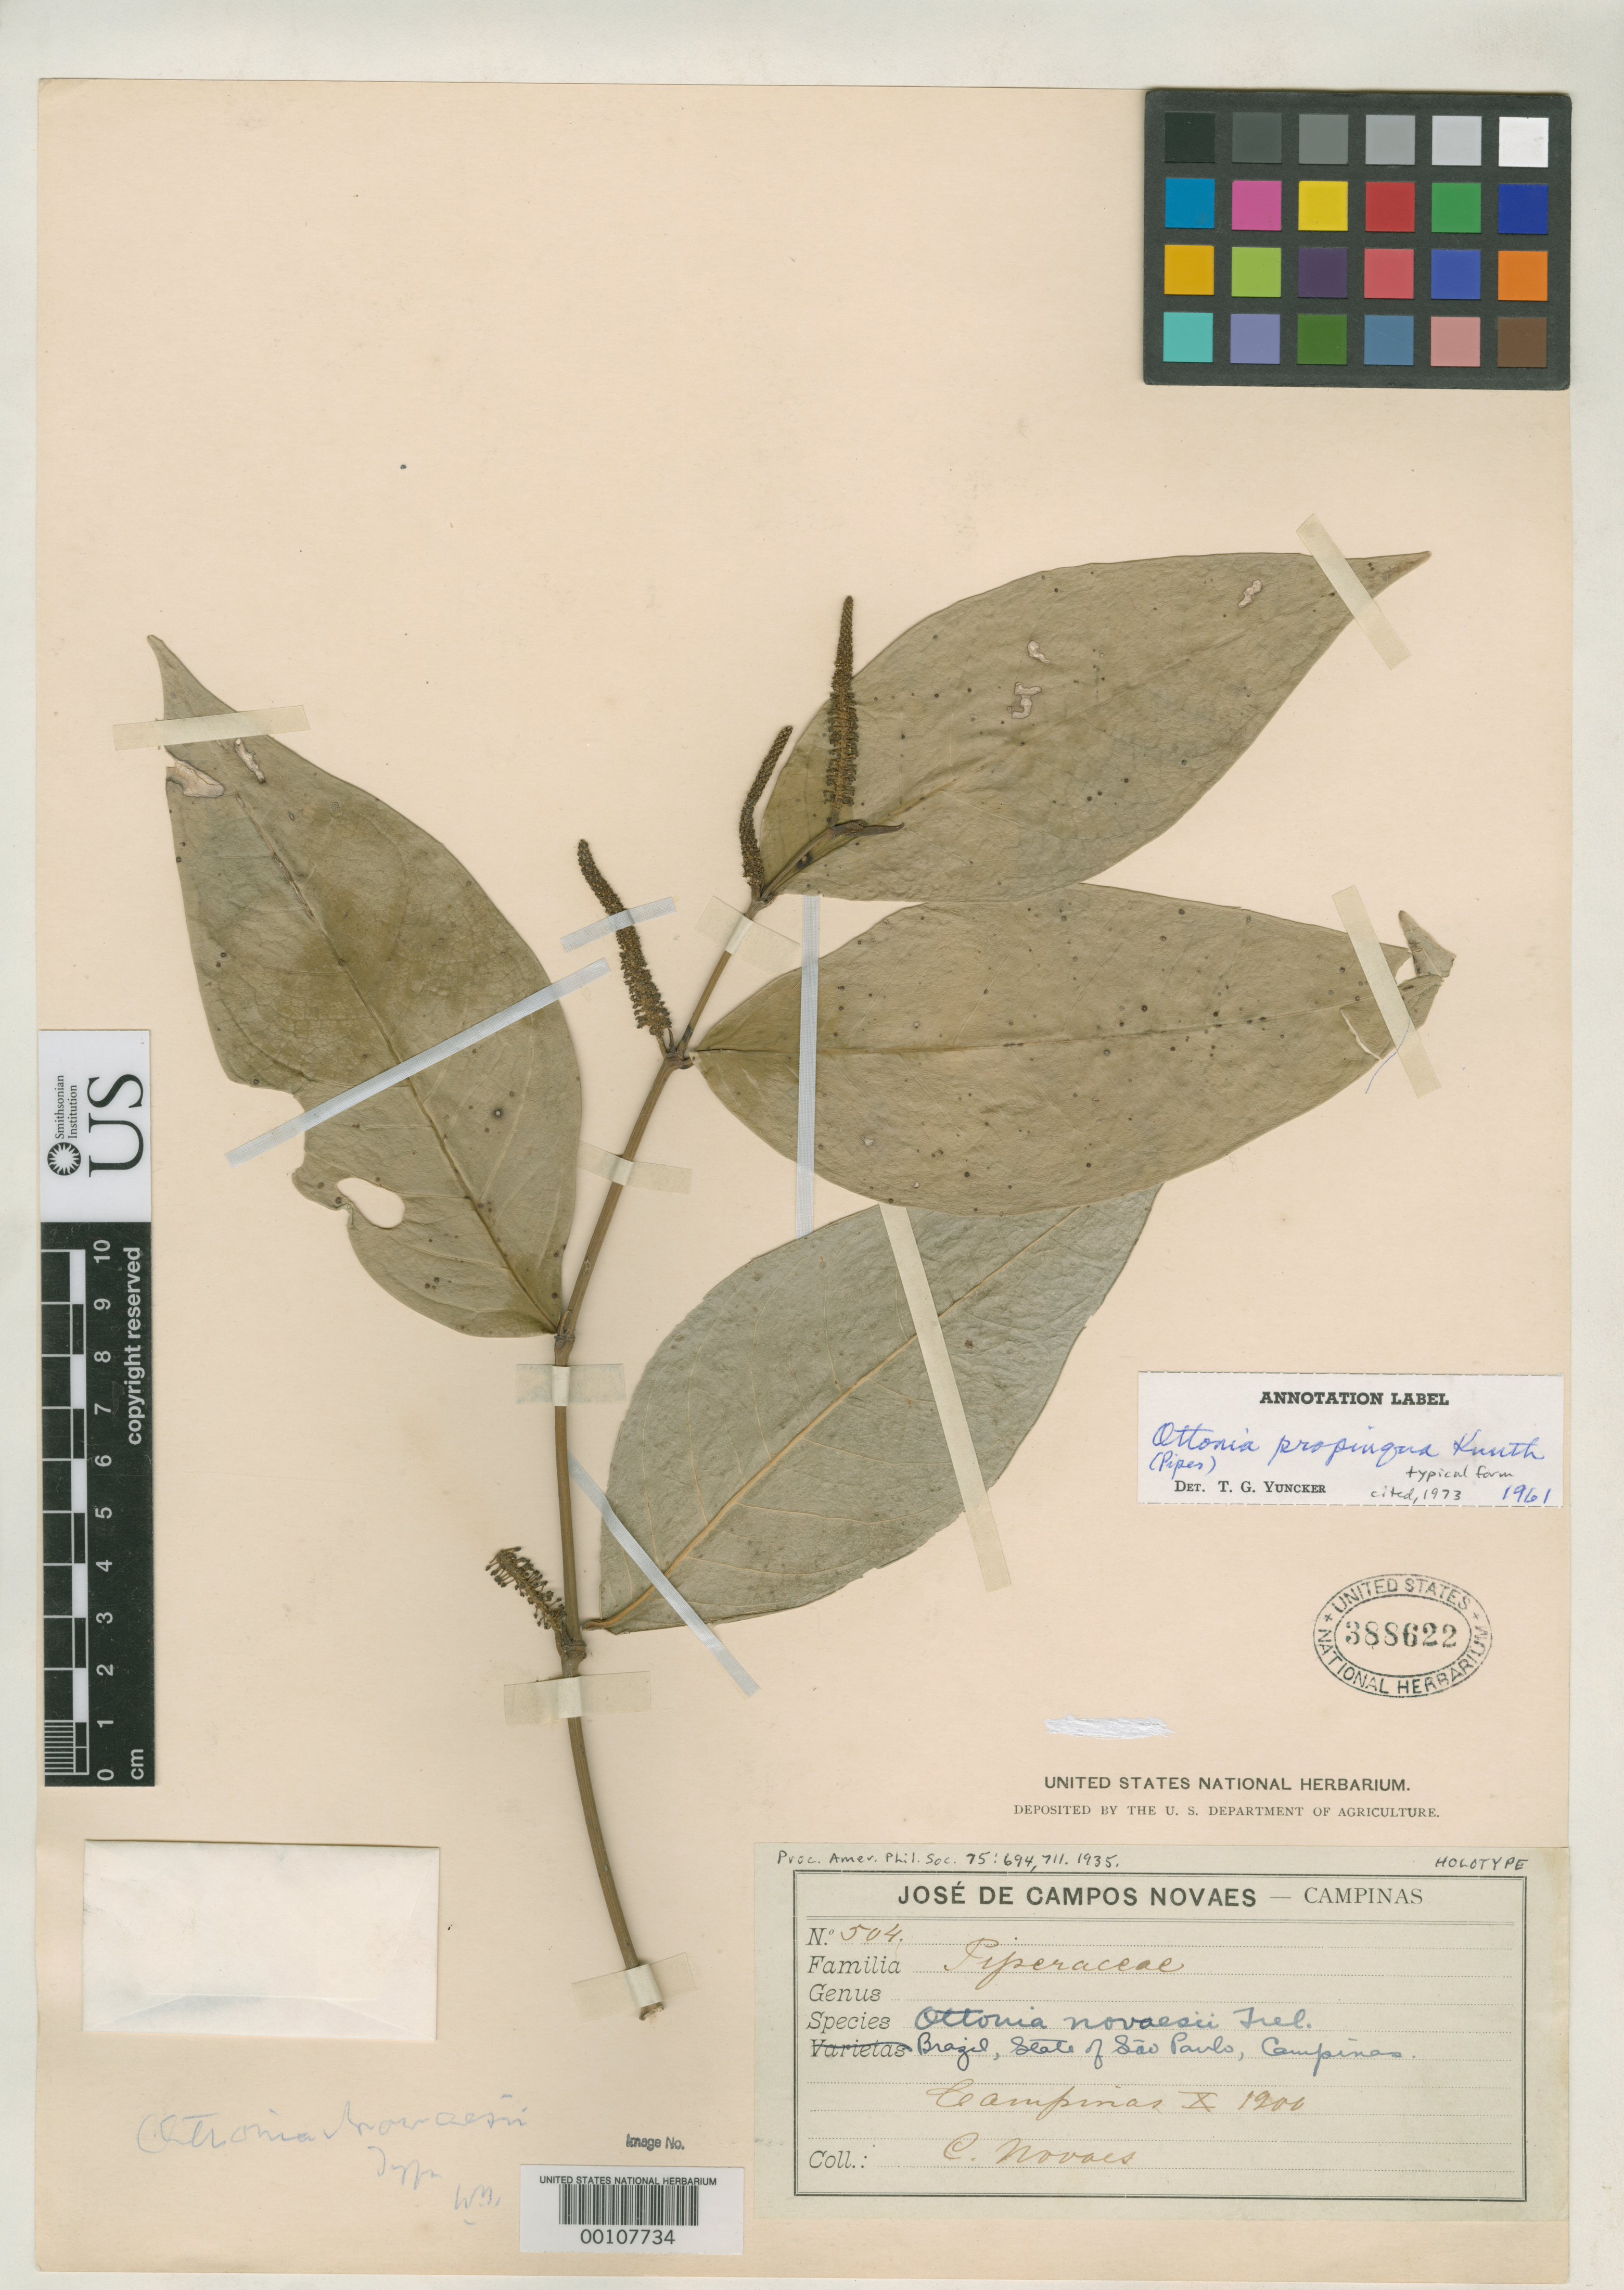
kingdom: Plantae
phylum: Tracheophyta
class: Magnoliopsida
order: Piperales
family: Piperaceae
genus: Ottonia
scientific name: Ottonia novaesii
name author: Trel.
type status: Holotype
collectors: J. Novães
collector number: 504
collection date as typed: Oct 1900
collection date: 1900-10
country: Brazil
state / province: São Paulo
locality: Campinas.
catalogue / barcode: US 388622